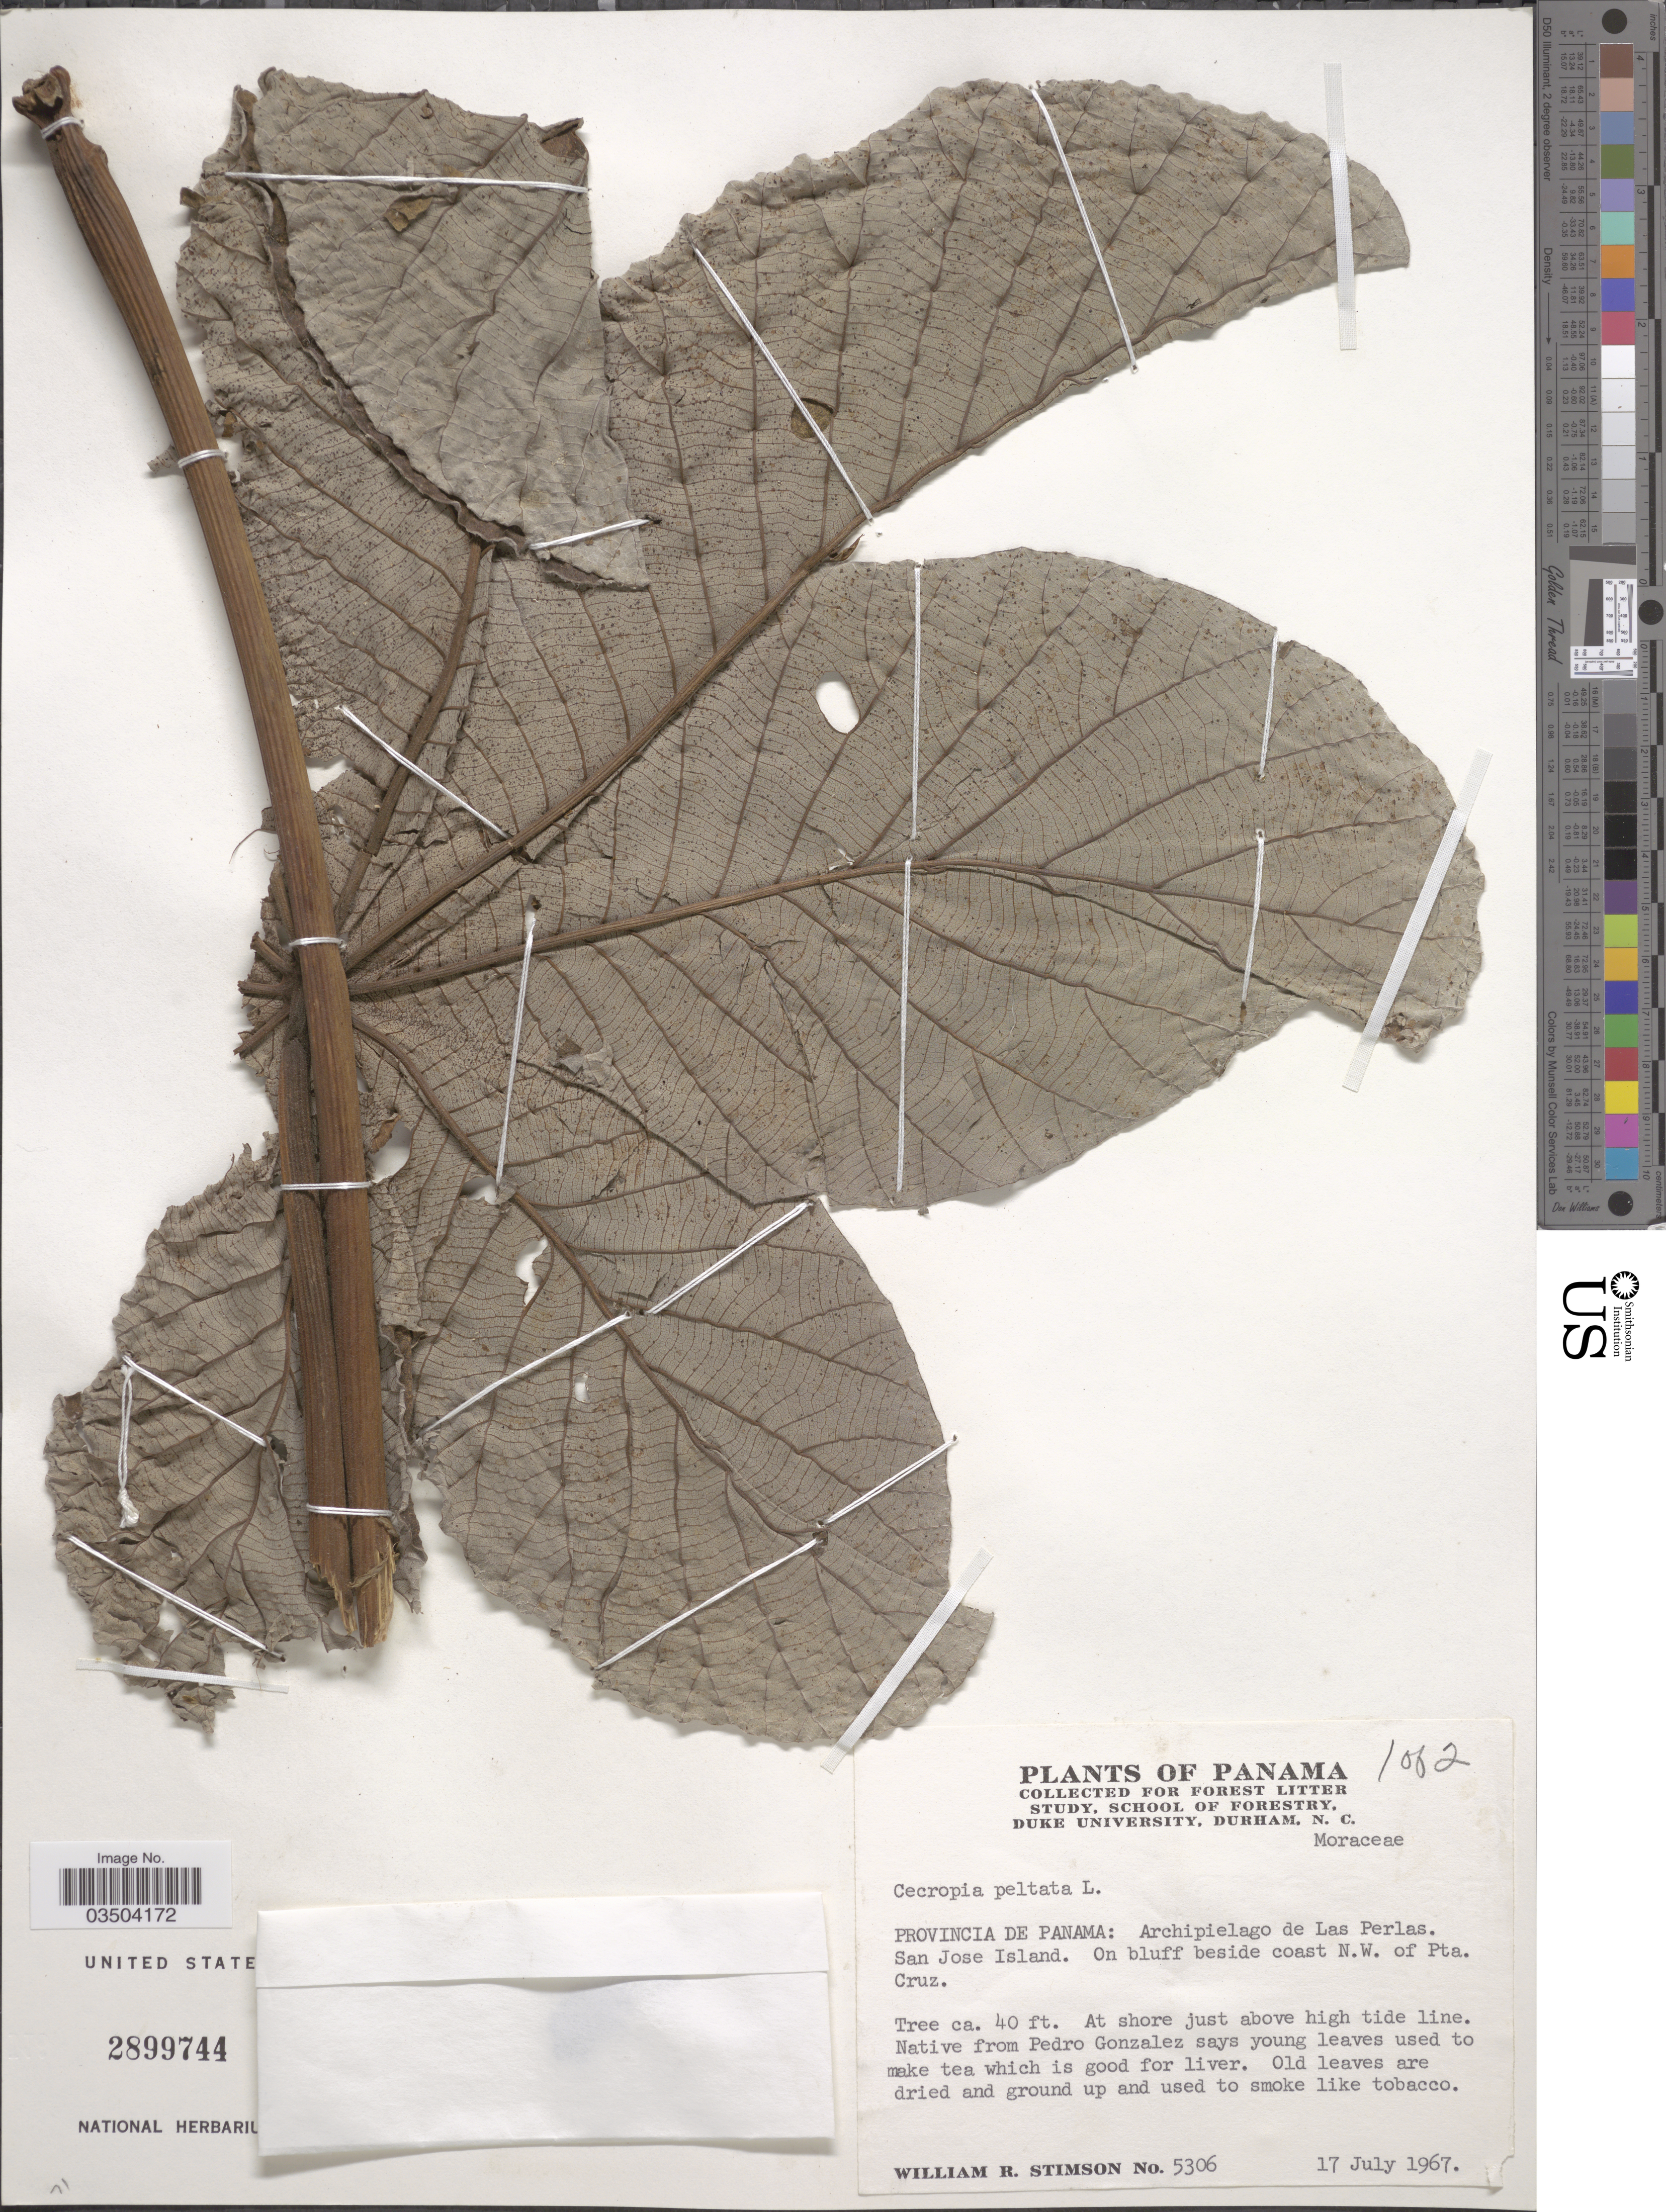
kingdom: Plantae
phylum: Tracheophyta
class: Magnoliopsida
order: Rosales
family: Urticaceae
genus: Cecropia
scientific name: Cecropia peltata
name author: L.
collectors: W. R. Stimson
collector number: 5306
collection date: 1967-07-17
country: Panama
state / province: Panamá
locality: Archipielago de Las Perlas. San Jose Island. On bluff beside coast N.W. of Pta. Cruz.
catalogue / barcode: US 2899744